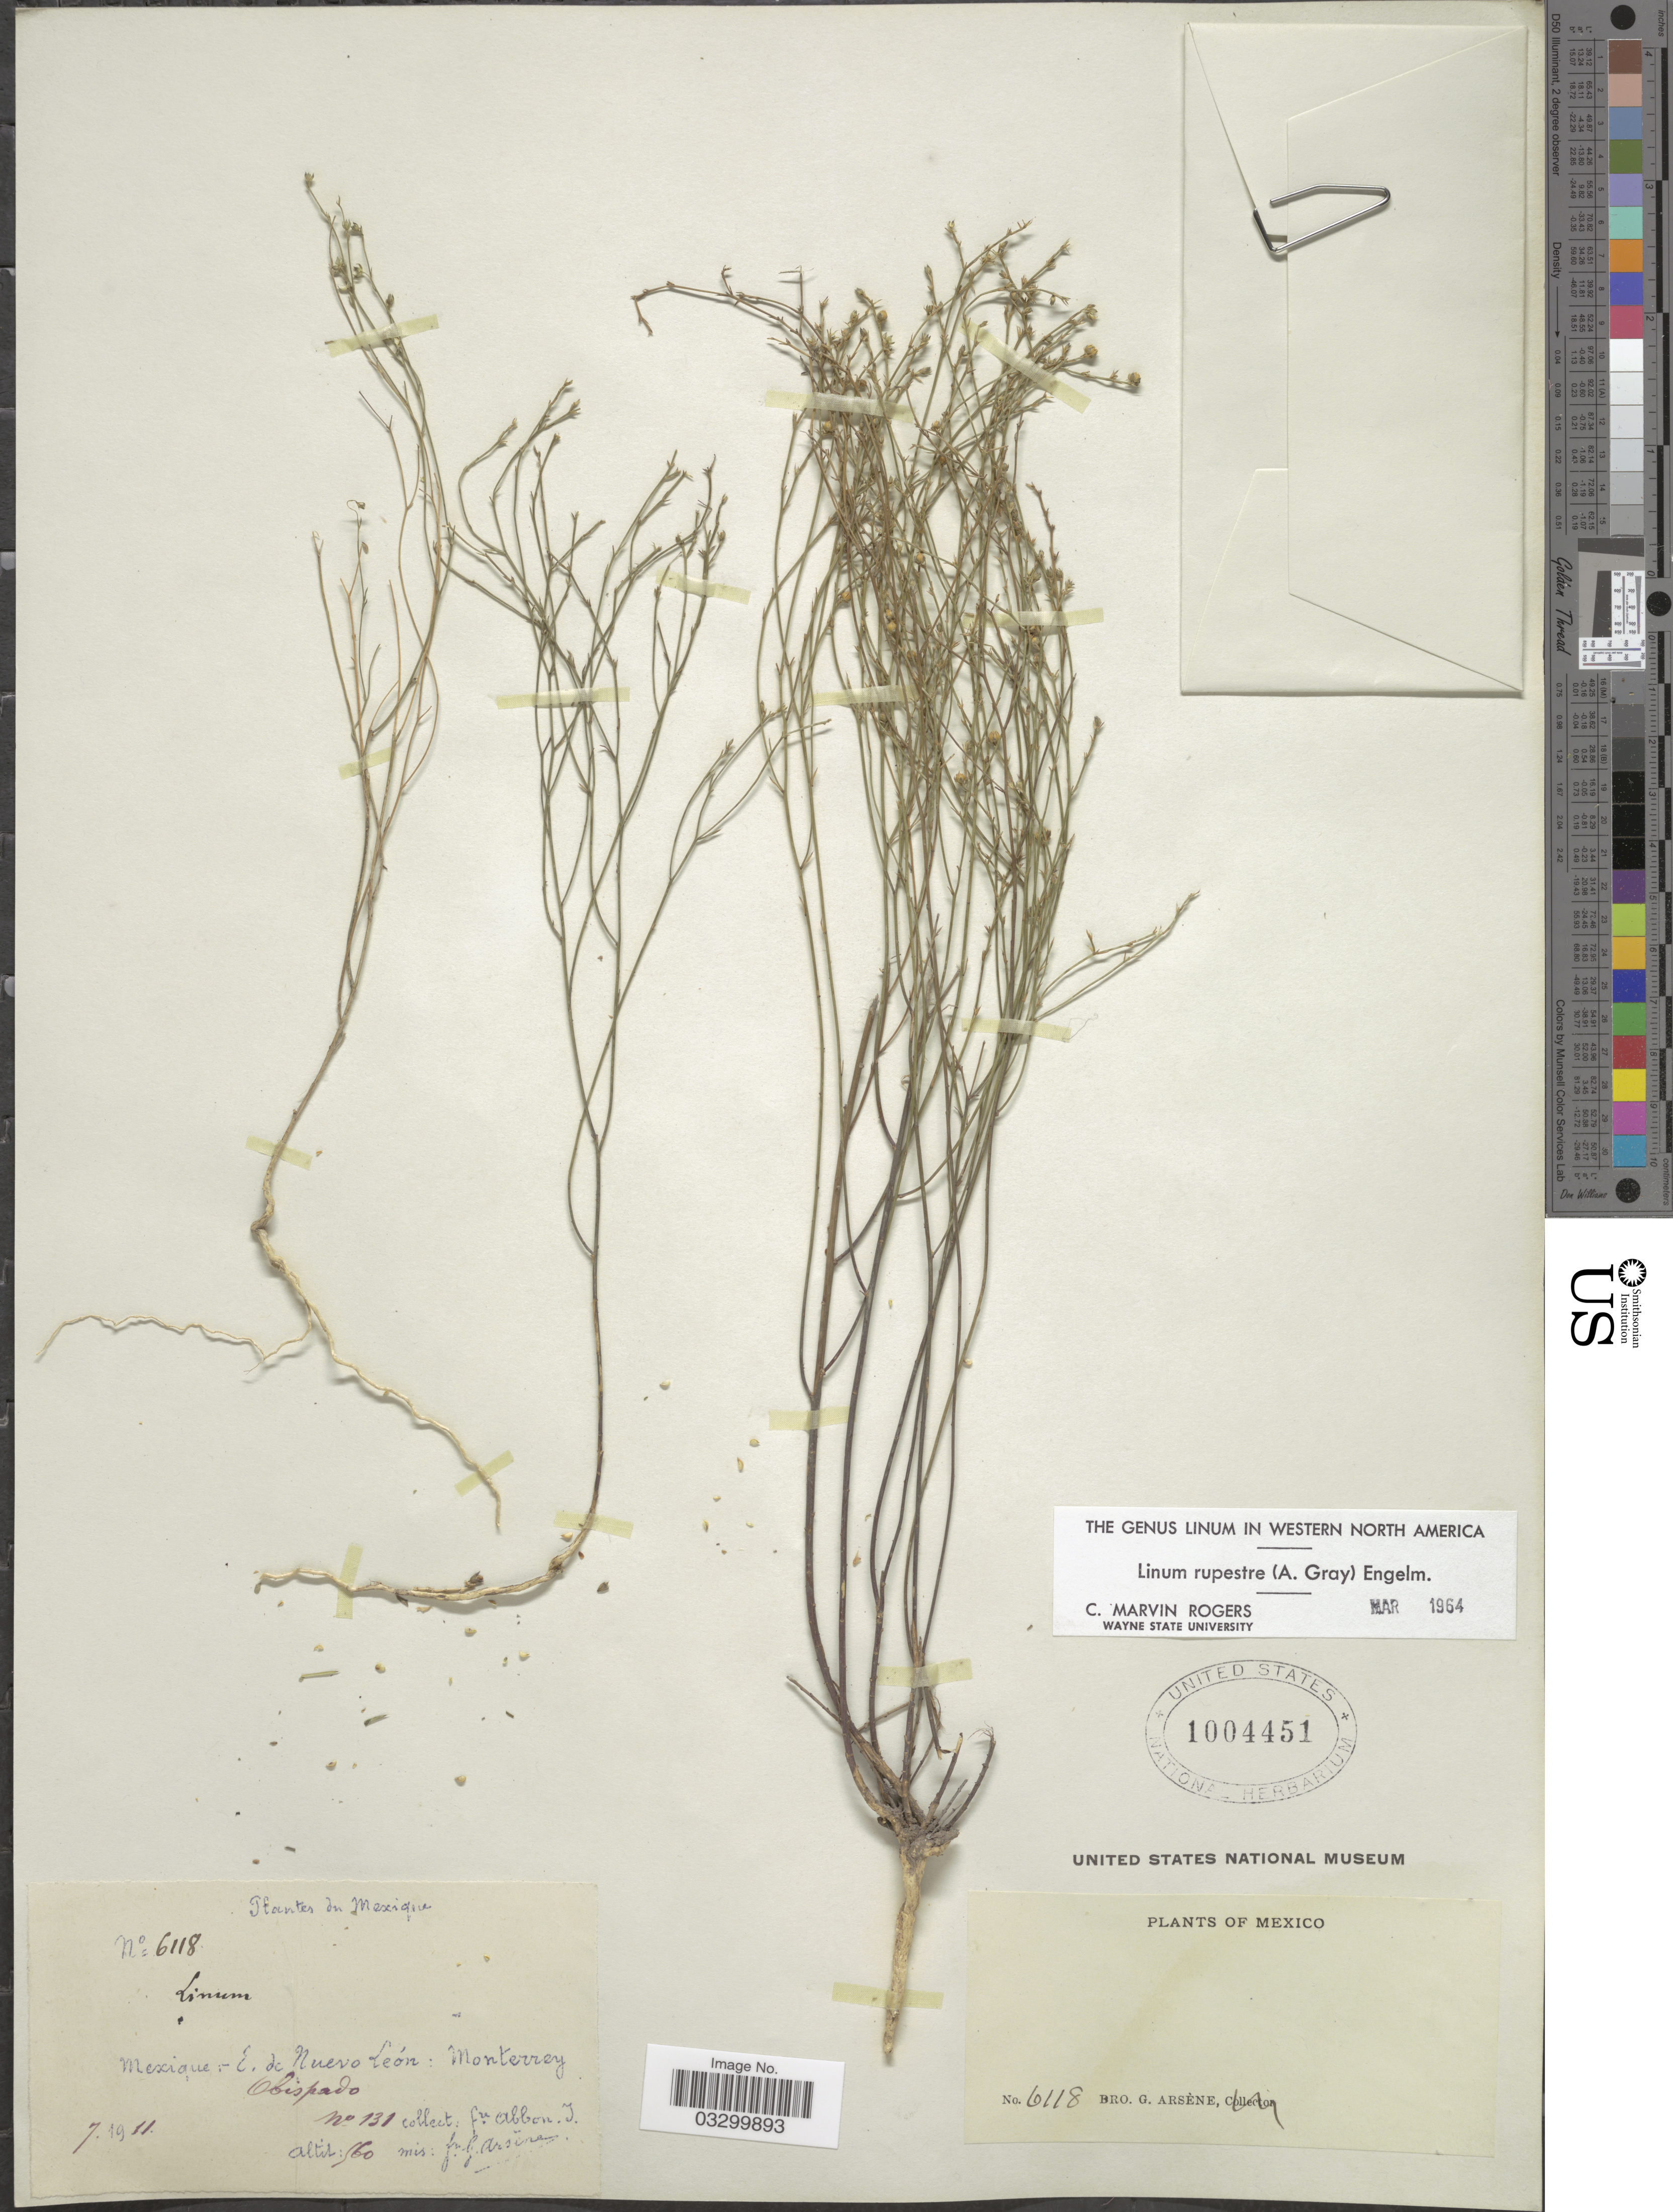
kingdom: Plantae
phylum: Tracheophyta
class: Magnoliopsida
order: Malpighiales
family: Linaceae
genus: Linum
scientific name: Linum rupestre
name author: Engelm.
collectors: Bro. Abbon & Bro. G. Arsène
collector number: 6118/131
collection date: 1911-07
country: Mexico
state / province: Nuevo León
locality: Mexique. Monterrey. Obispado.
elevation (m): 560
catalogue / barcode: US 1004451